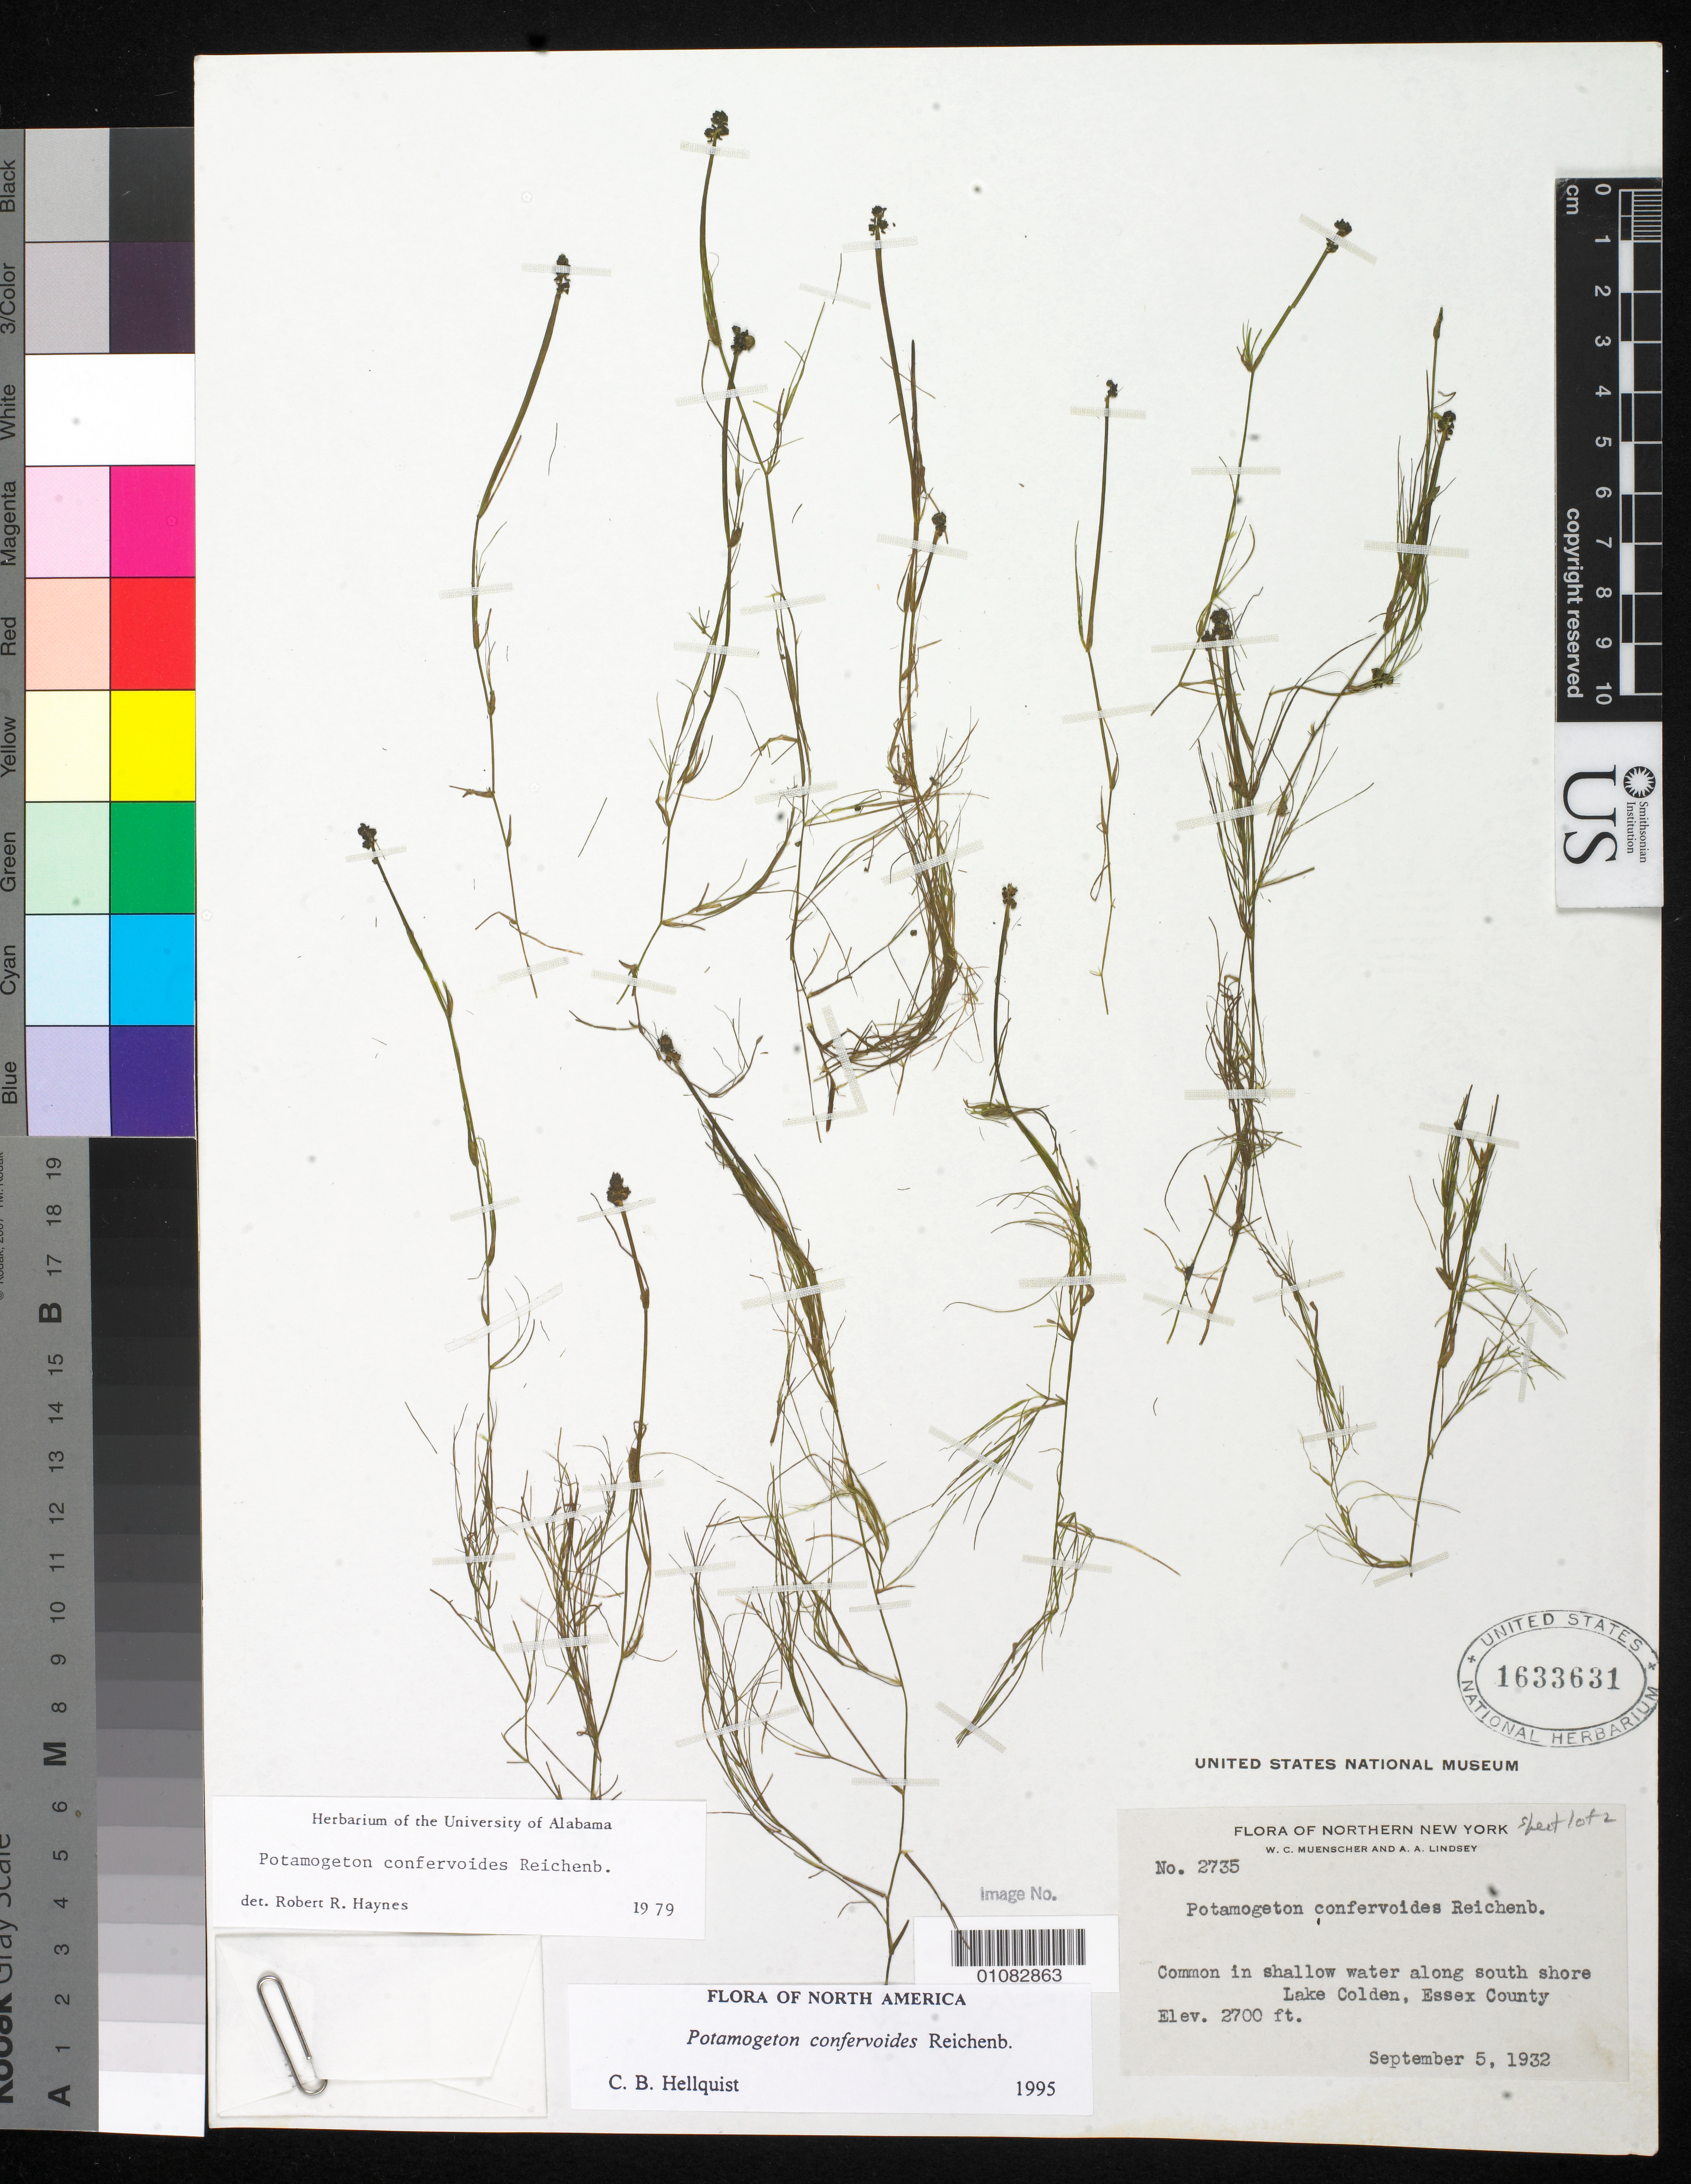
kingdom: Plantae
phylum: Tracheophyta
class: Liliopsida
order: Alismatales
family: Potamogetonaceae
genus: Potamogeton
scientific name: Potamogeton confervoides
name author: Rchb.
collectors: W. Muenscher & A. Lindsey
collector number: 2735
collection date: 1932-09-05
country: United States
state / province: New York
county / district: Essex County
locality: south shore of Lake Colden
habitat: Common in shallow water along south shore of lake.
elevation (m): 823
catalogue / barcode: US 1633631